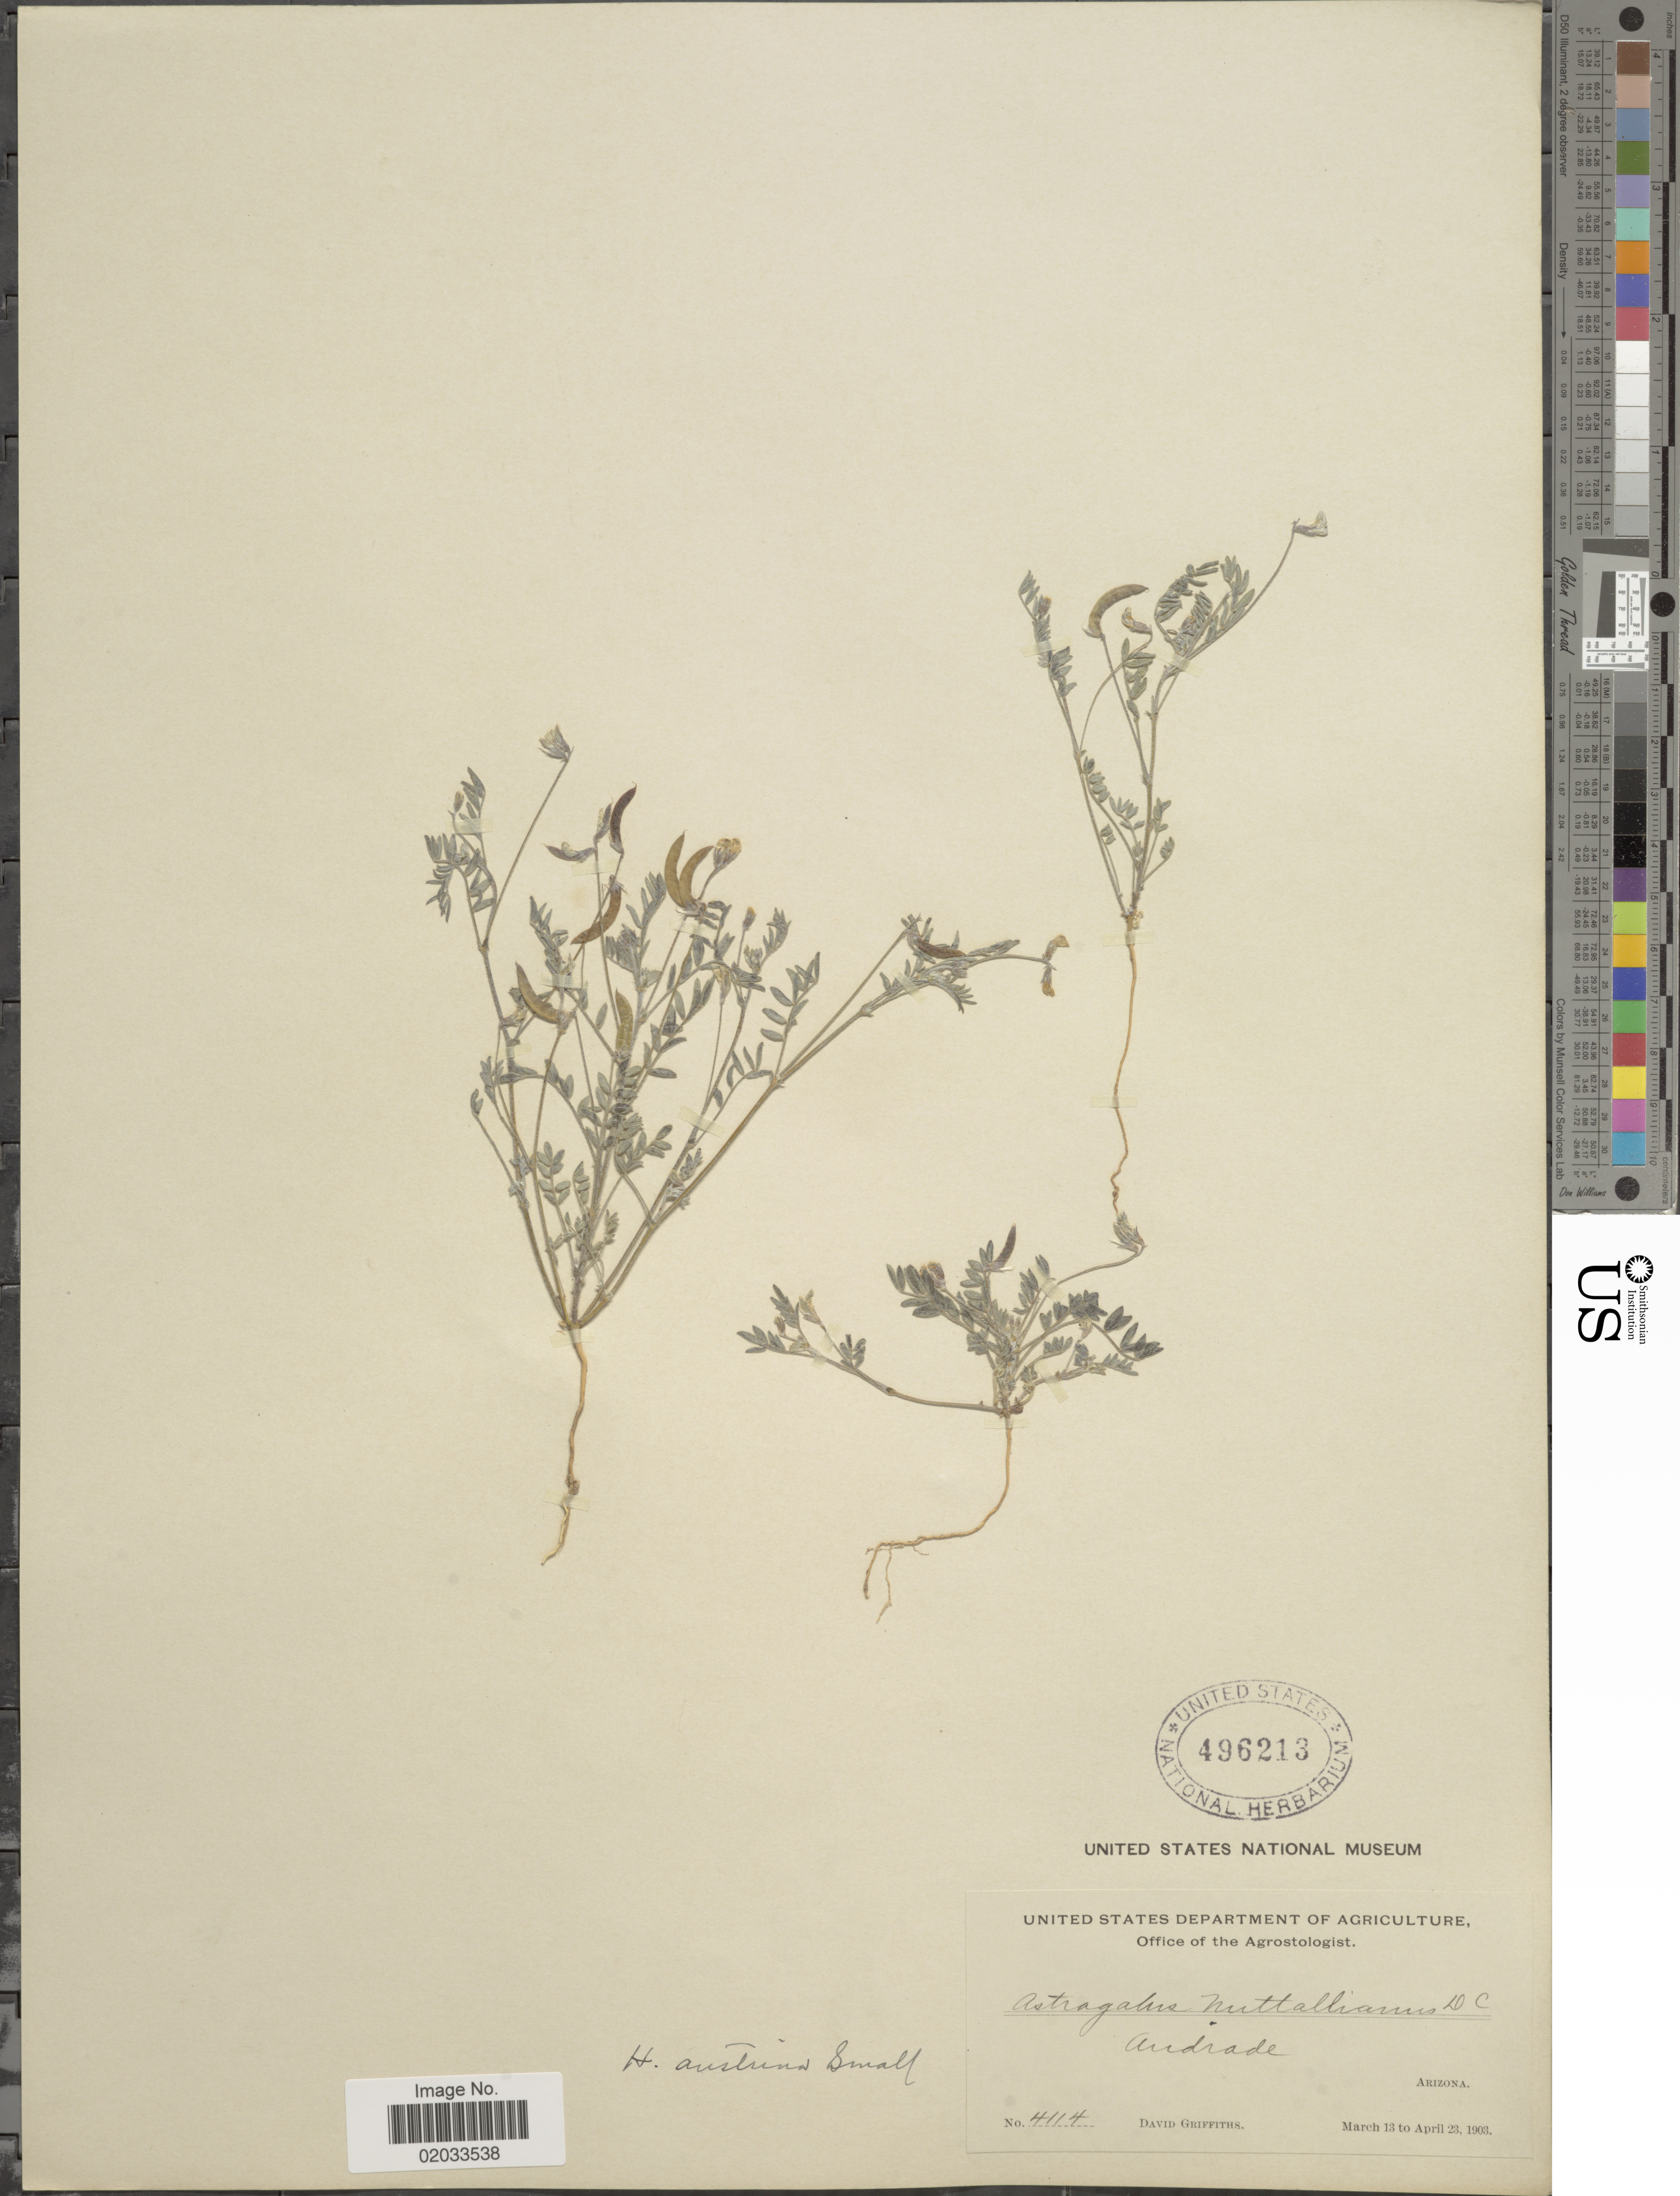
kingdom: Plantae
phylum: Tracheophyta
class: Magnoliopsida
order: Fabales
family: Fabaceae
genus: Astragalus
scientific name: Astragalus emoryanus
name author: (Rydb.) Cory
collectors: D. Griffiths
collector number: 4114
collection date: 1903-03-13/1903-04-23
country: United States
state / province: Arizona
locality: Andrade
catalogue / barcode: US 496213